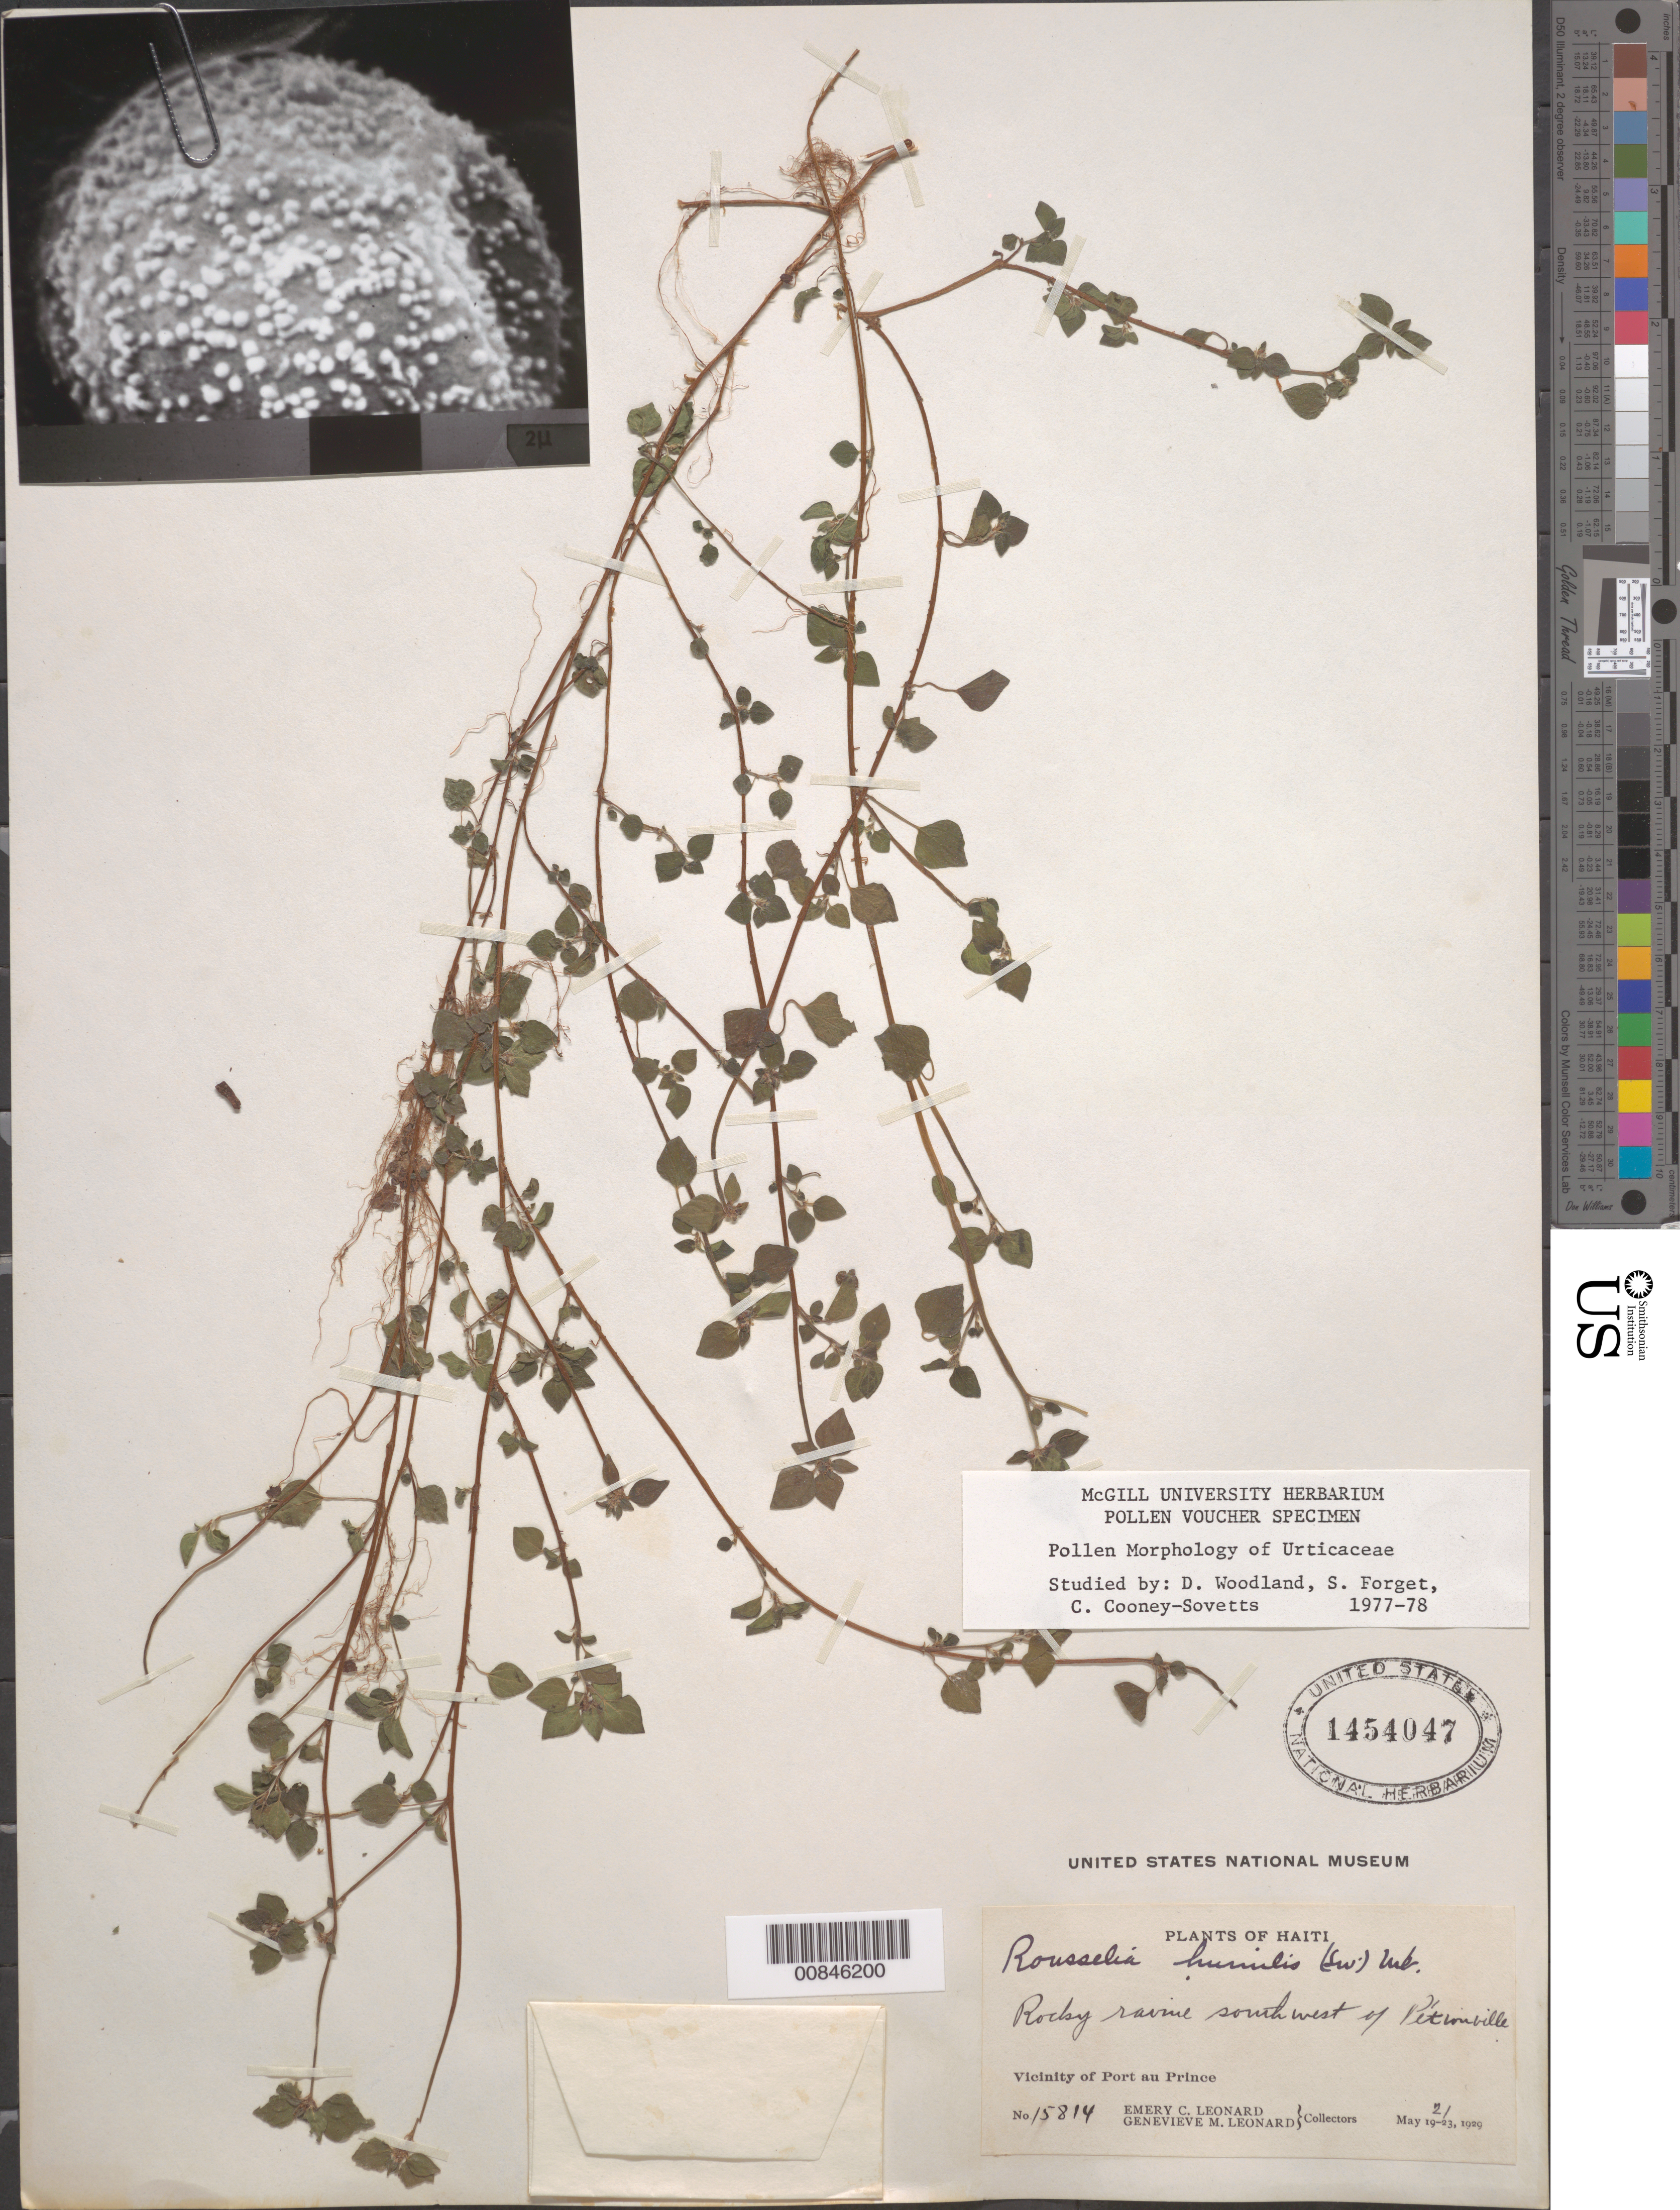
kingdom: Plantae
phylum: Tracheophyta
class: Magnoliopsida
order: Rosales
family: Urticaceae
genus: Rousselia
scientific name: Rousselia humilis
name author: (Sw.) Urb.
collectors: E. C. Leonard & G. M. Leonard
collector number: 15814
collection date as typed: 21 May 1929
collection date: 1929-05-21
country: Haiti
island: Hispaniola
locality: Vicinity of Port au Prince. Southwest of Pétionville.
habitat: Rocky ravine.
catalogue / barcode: US 1454047